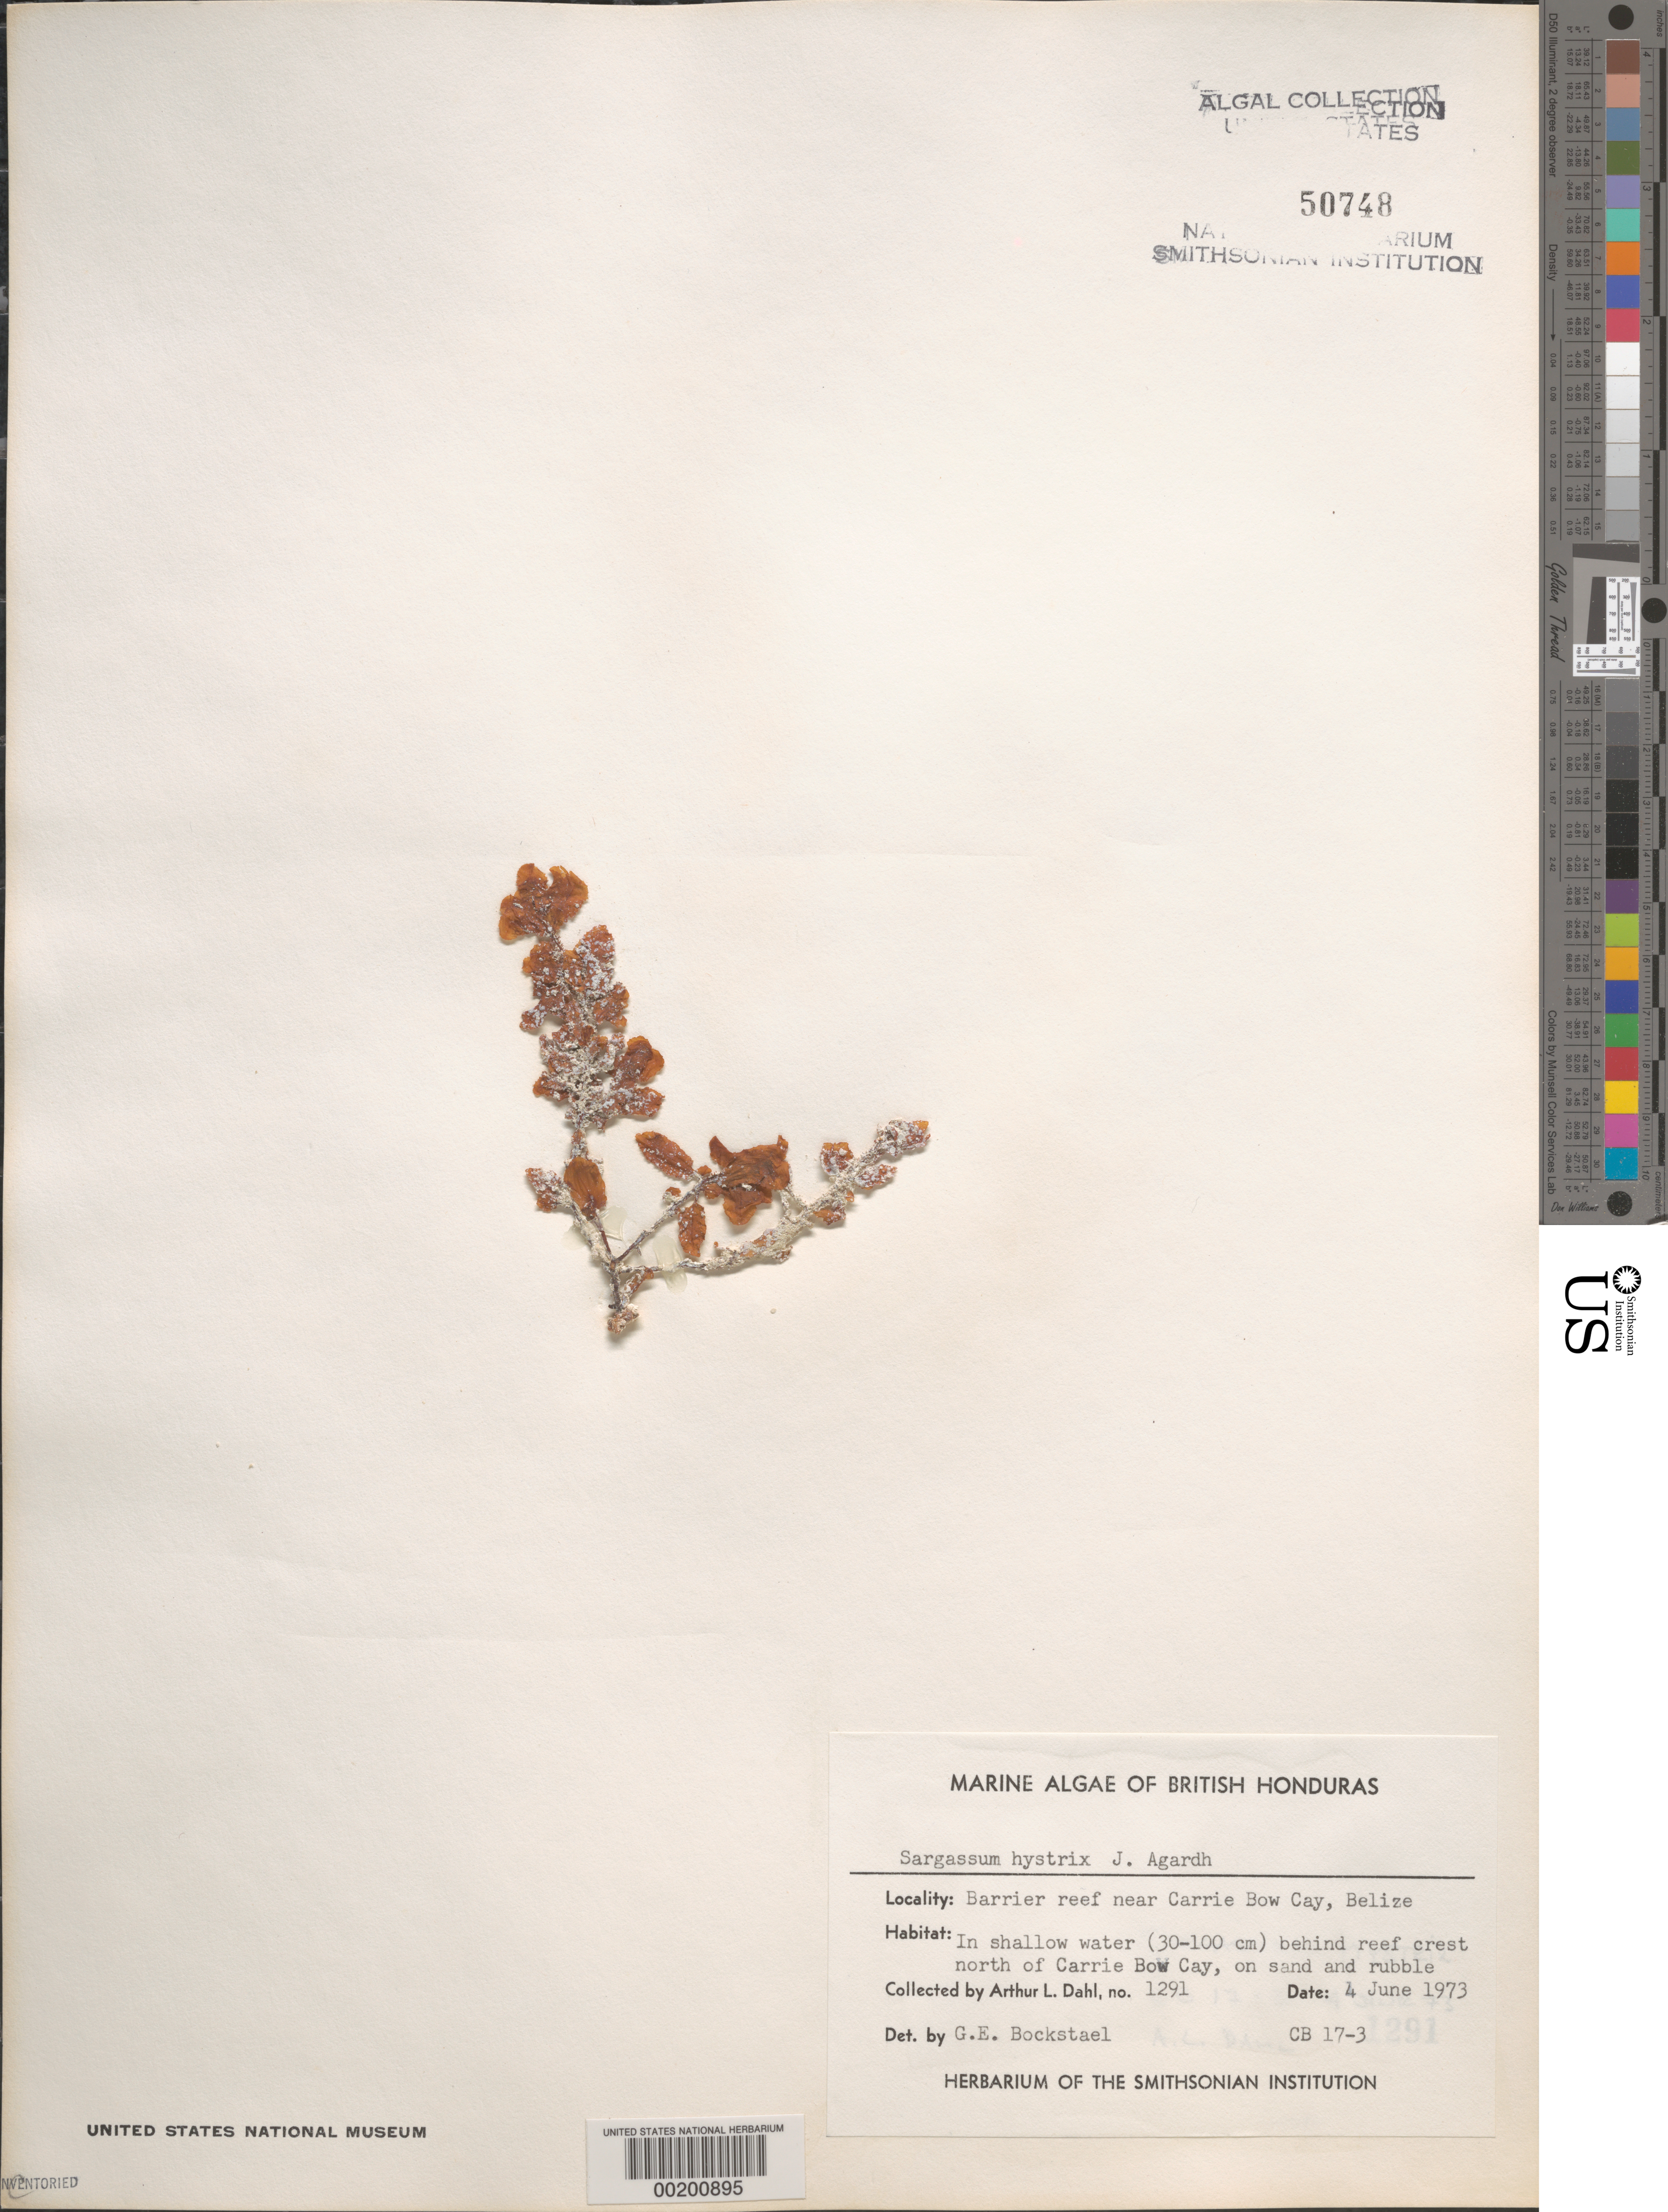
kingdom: Chromista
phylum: Ochrophyta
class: Phaeophyceae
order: Fucales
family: Sargassaceae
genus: Sargassum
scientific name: Sargassum hystrix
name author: J. Agardh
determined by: Bockstael, G. E.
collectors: A. Dahl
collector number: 1291 & CB 17-3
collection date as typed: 04 Jun 1973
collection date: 1973-06-04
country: Belize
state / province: Stann Creek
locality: Barrier reef near Carrie Bow Cay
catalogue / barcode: US 50748